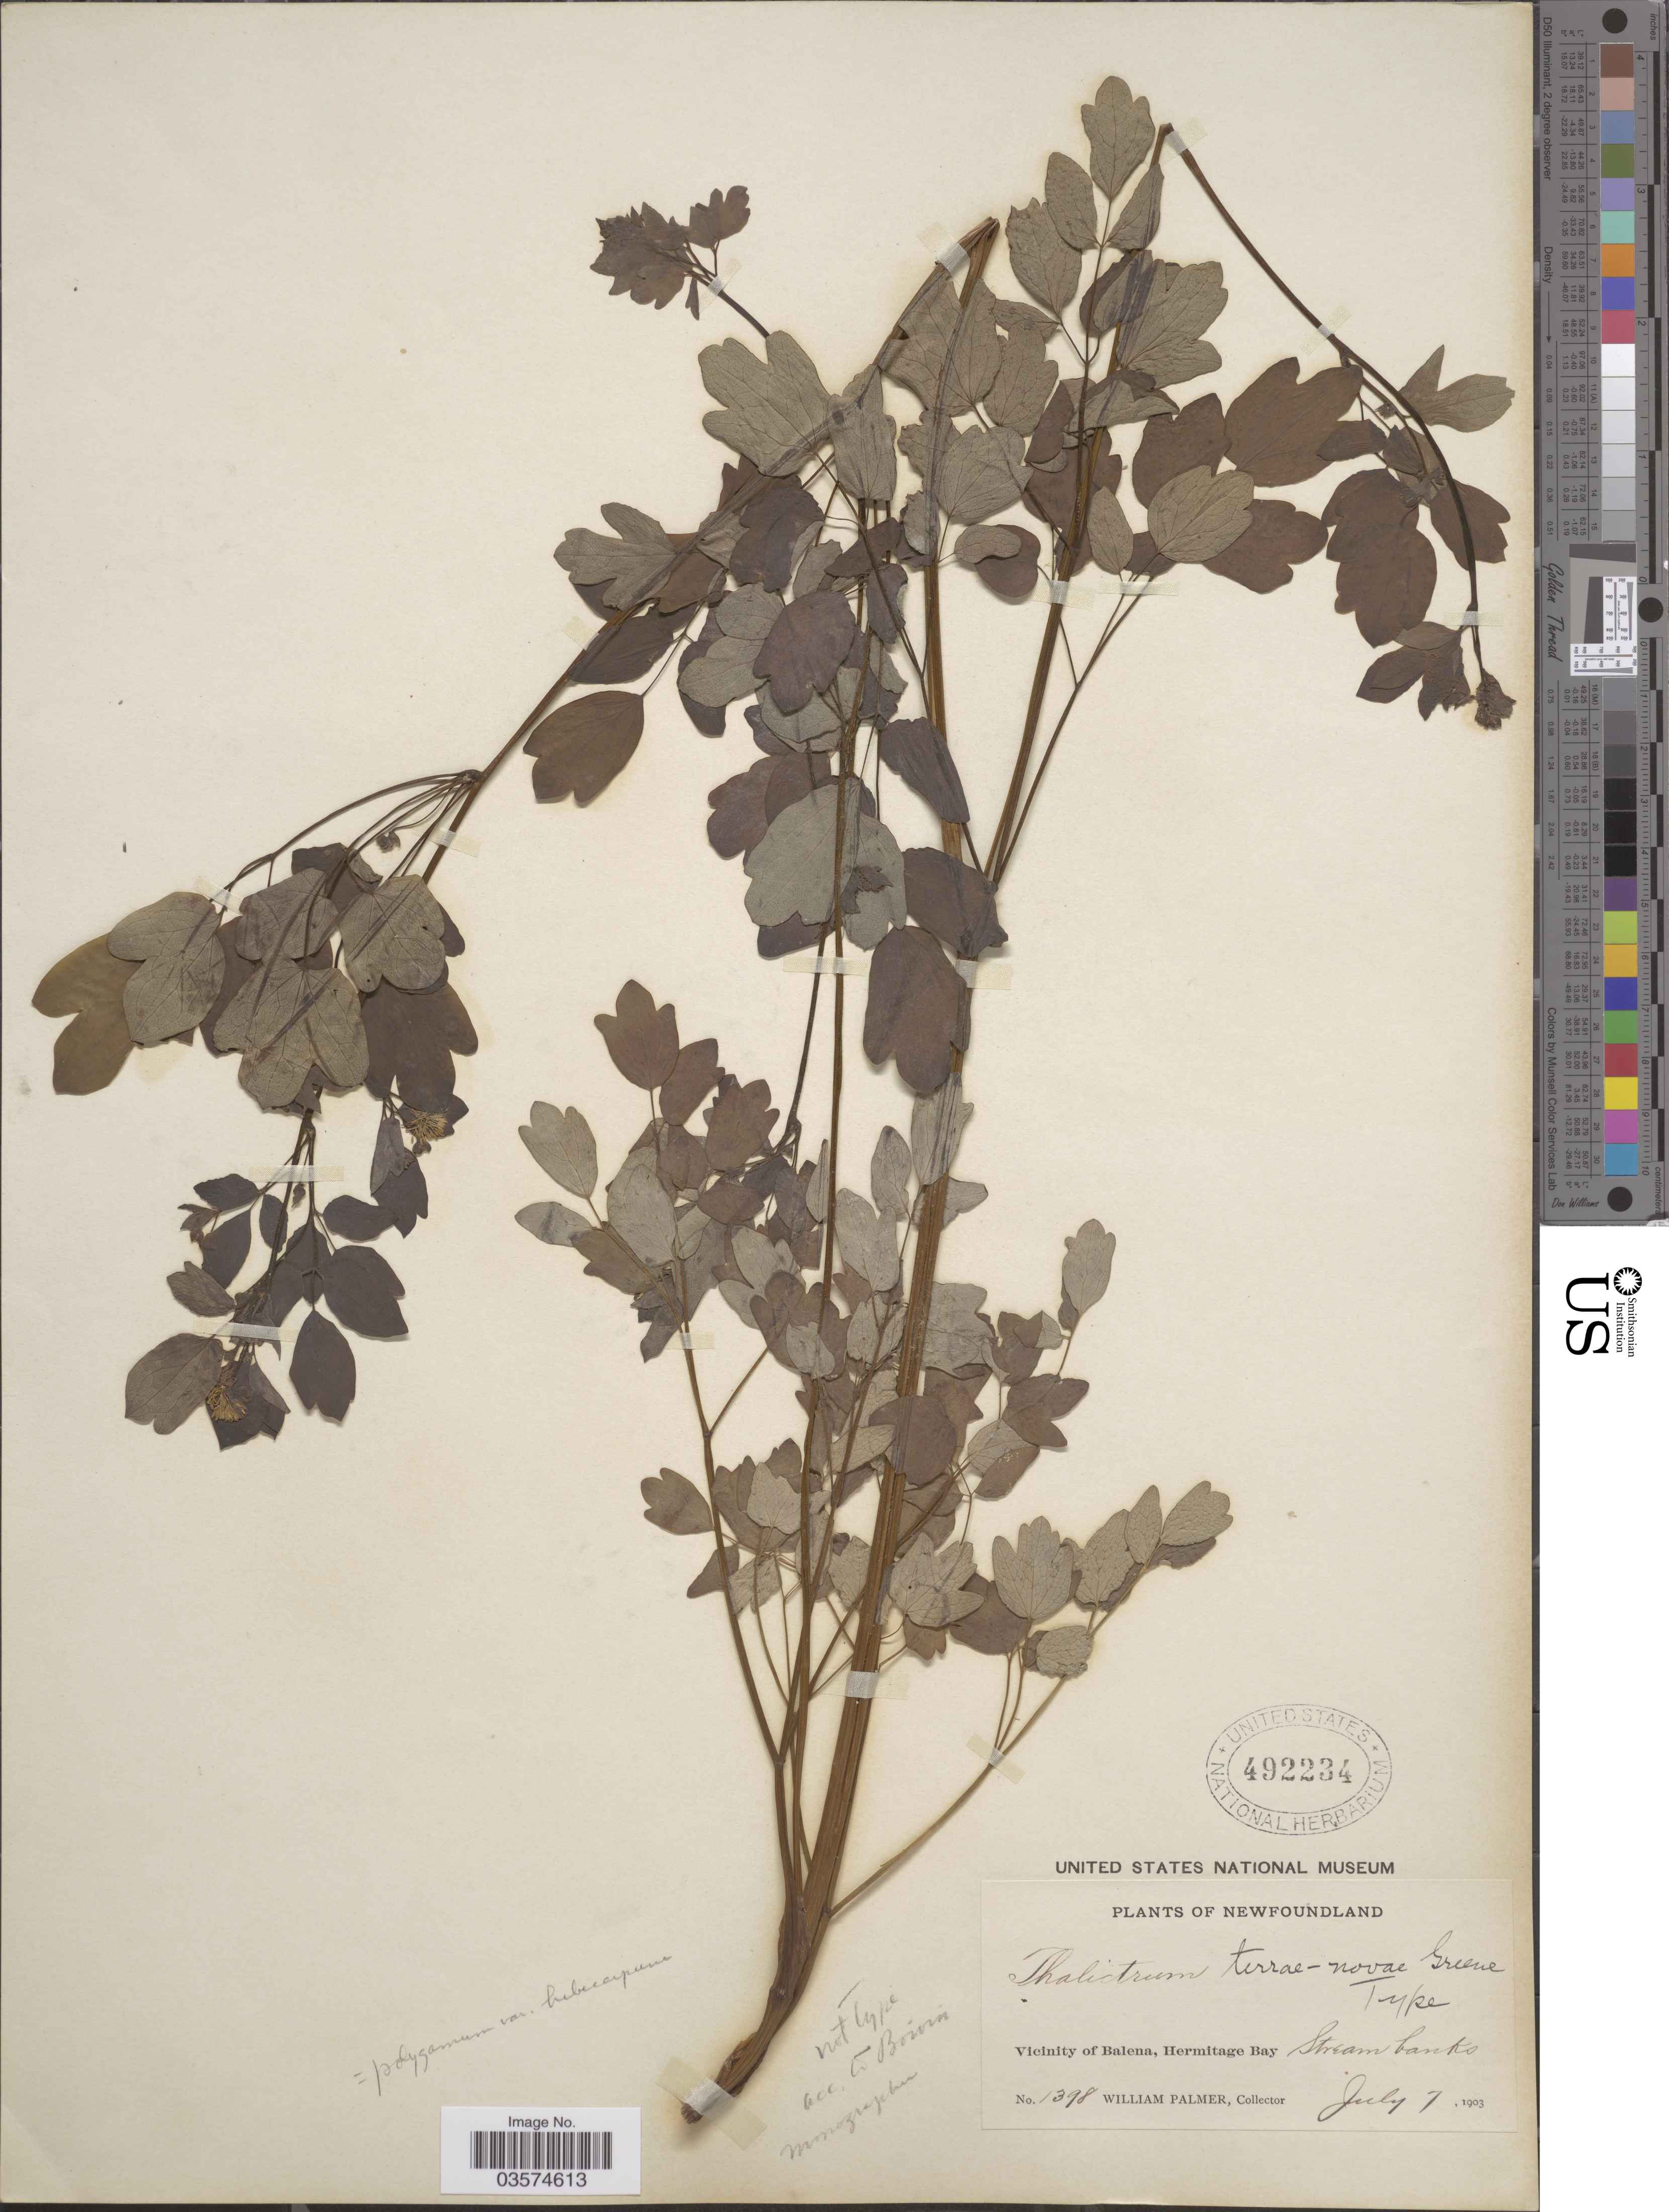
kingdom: Plantae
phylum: Tracheophyta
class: Magnoliopsida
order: Ranunculales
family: Ranunculaceae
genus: Thalictrum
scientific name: Thalictrum terrae-novae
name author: Greene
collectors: W. Palmer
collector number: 1398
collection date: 1903-07-07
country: Canada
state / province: Newfoundland and Labrador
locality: Vicinity of Balena, Hermitage Bay.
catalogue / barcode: US 492234